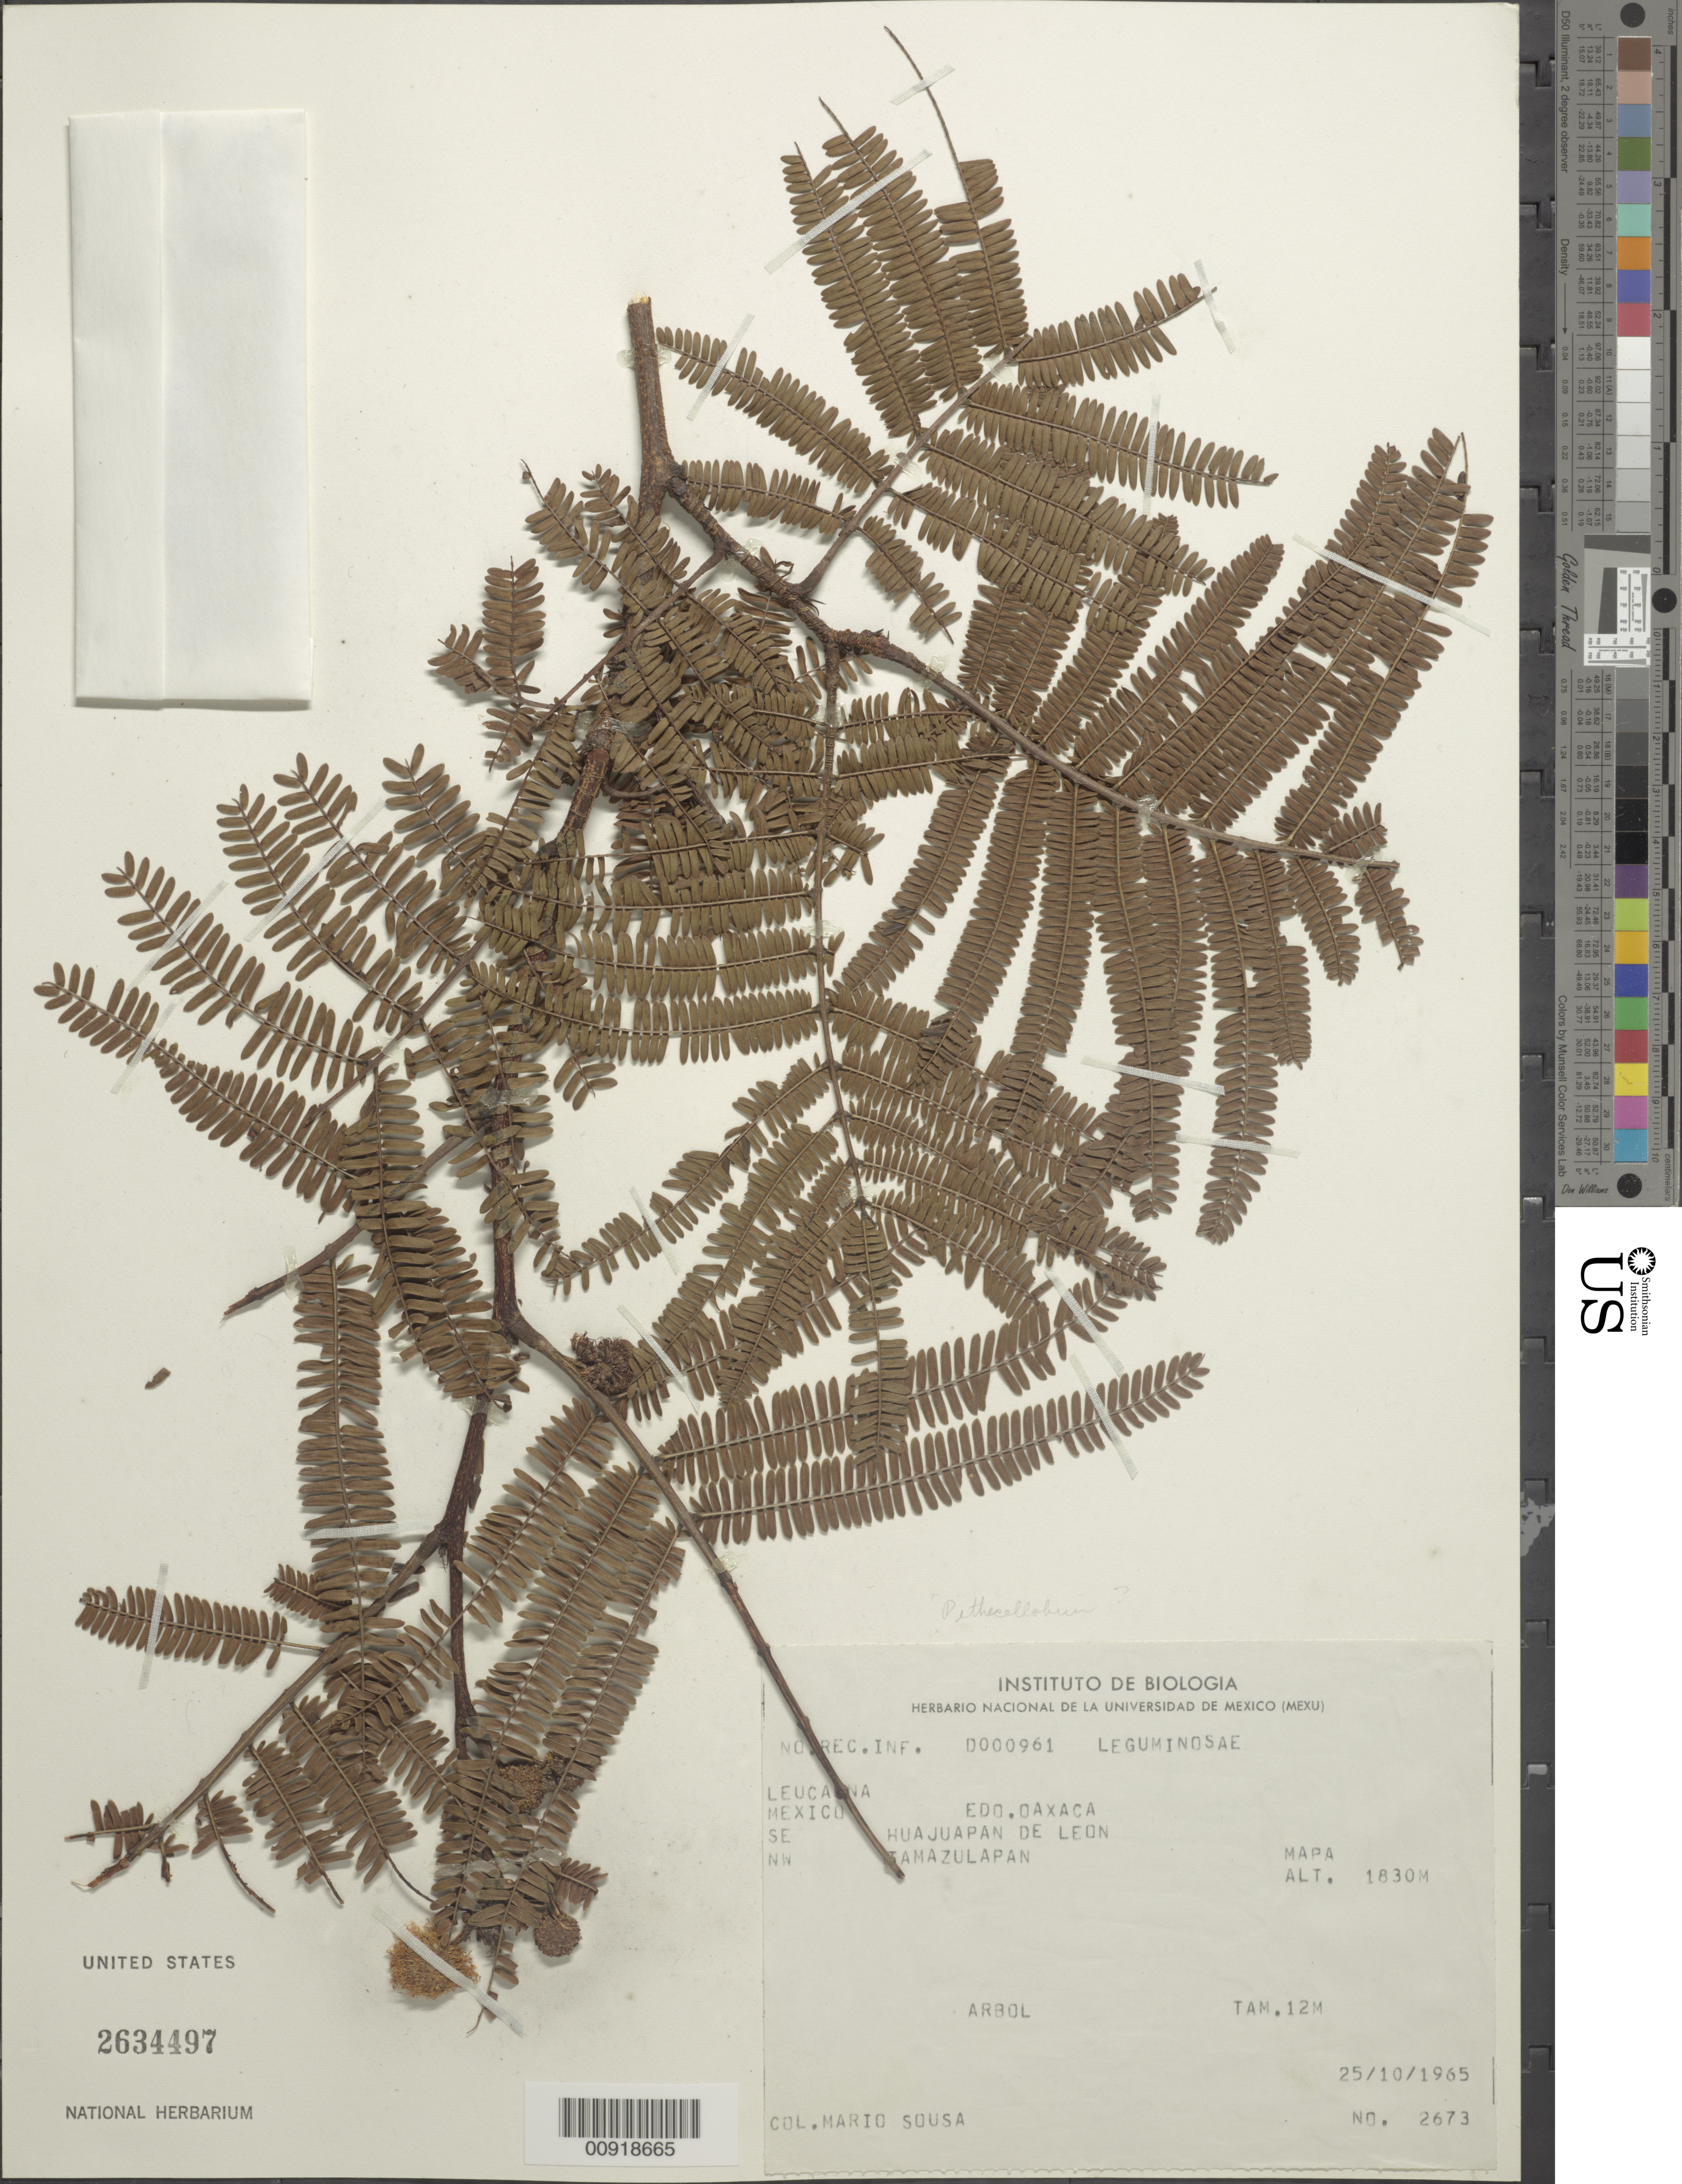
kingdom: Plantae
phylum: Tracheophyta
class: Magnoliopsida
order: Fabales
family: Fabaceae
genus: Pithecellobium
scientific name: Pithecellobium sp.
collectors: M. Sousa S.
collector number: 2673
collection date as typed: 25 Oct 1965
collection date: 1965-10-25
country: Mexico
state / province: Oaxaca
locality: SE Huajuapan de León NW Tamazulapan.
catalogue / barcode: US 2634497